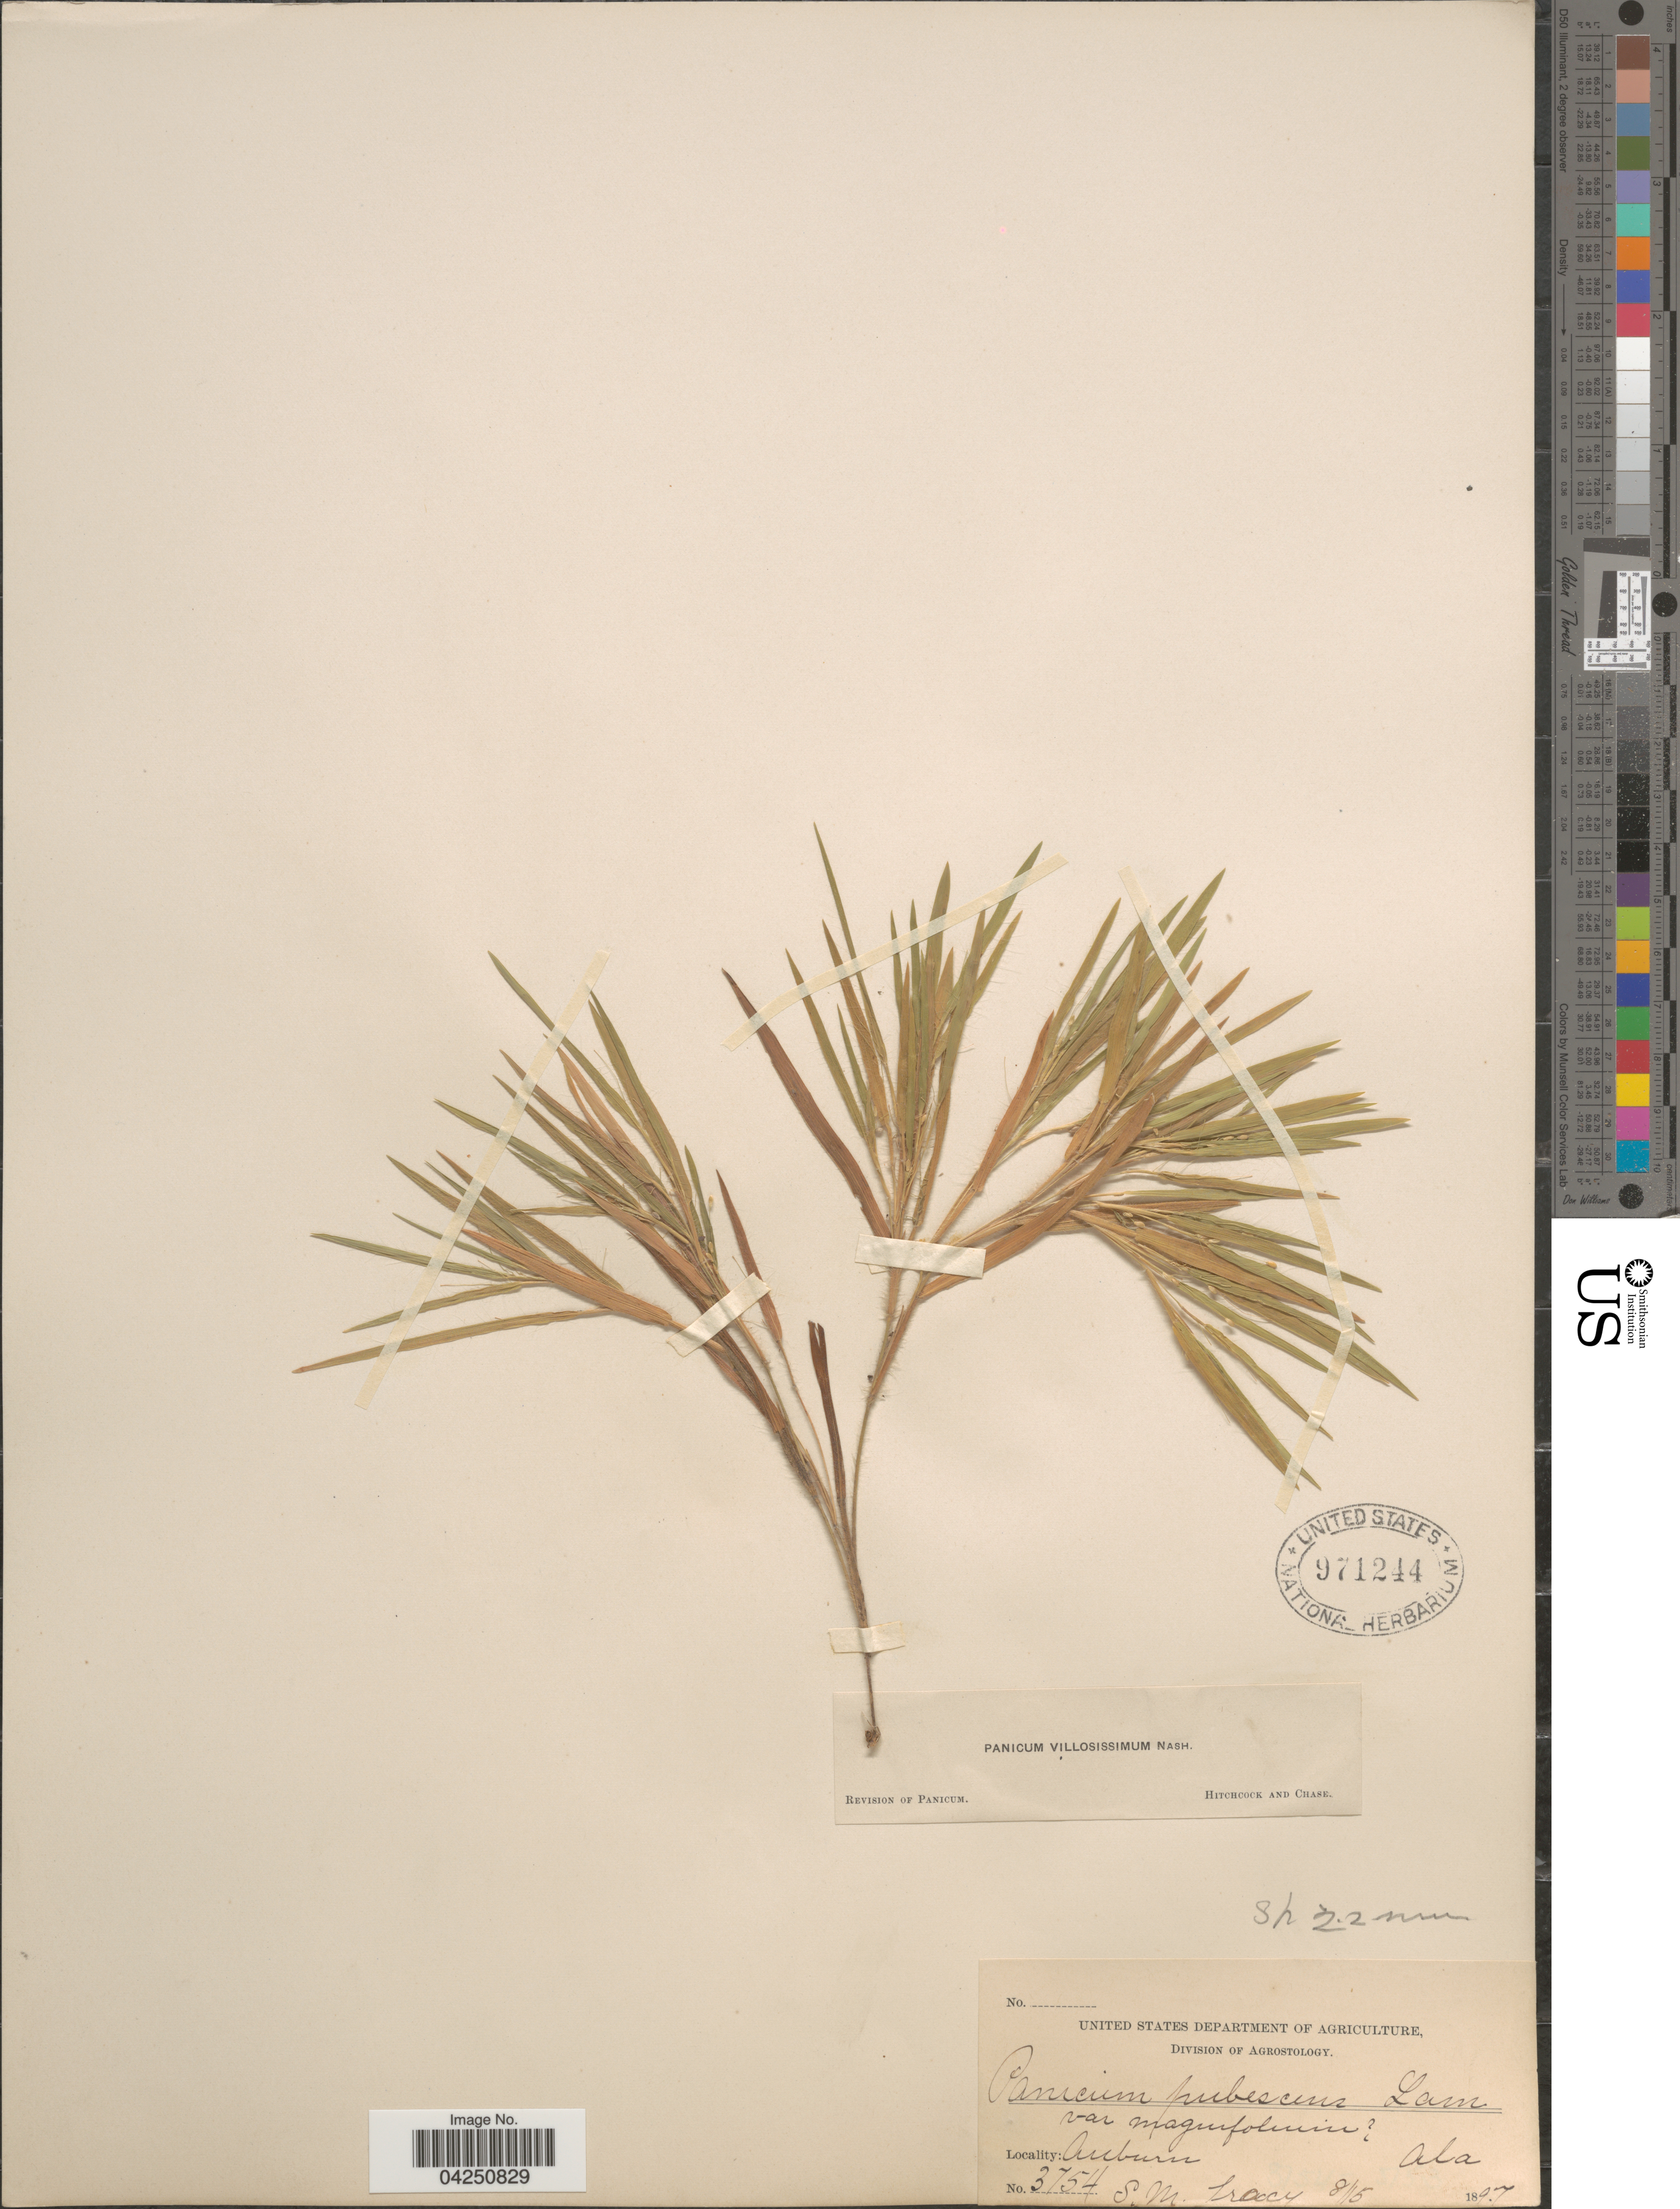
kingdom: Plantae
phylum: Tracheophyta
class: Liliopsida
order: Poales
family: Poaceae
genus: Dichanthelium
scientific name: Dichanthelium acuminatum var. acuminatum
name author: (Sw.) Gould & C.A. Clark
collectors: S. M. Tracy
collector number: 3754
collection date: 1897-08-15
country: United States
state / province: Alabama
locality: Auburn.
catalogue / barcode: US 971244